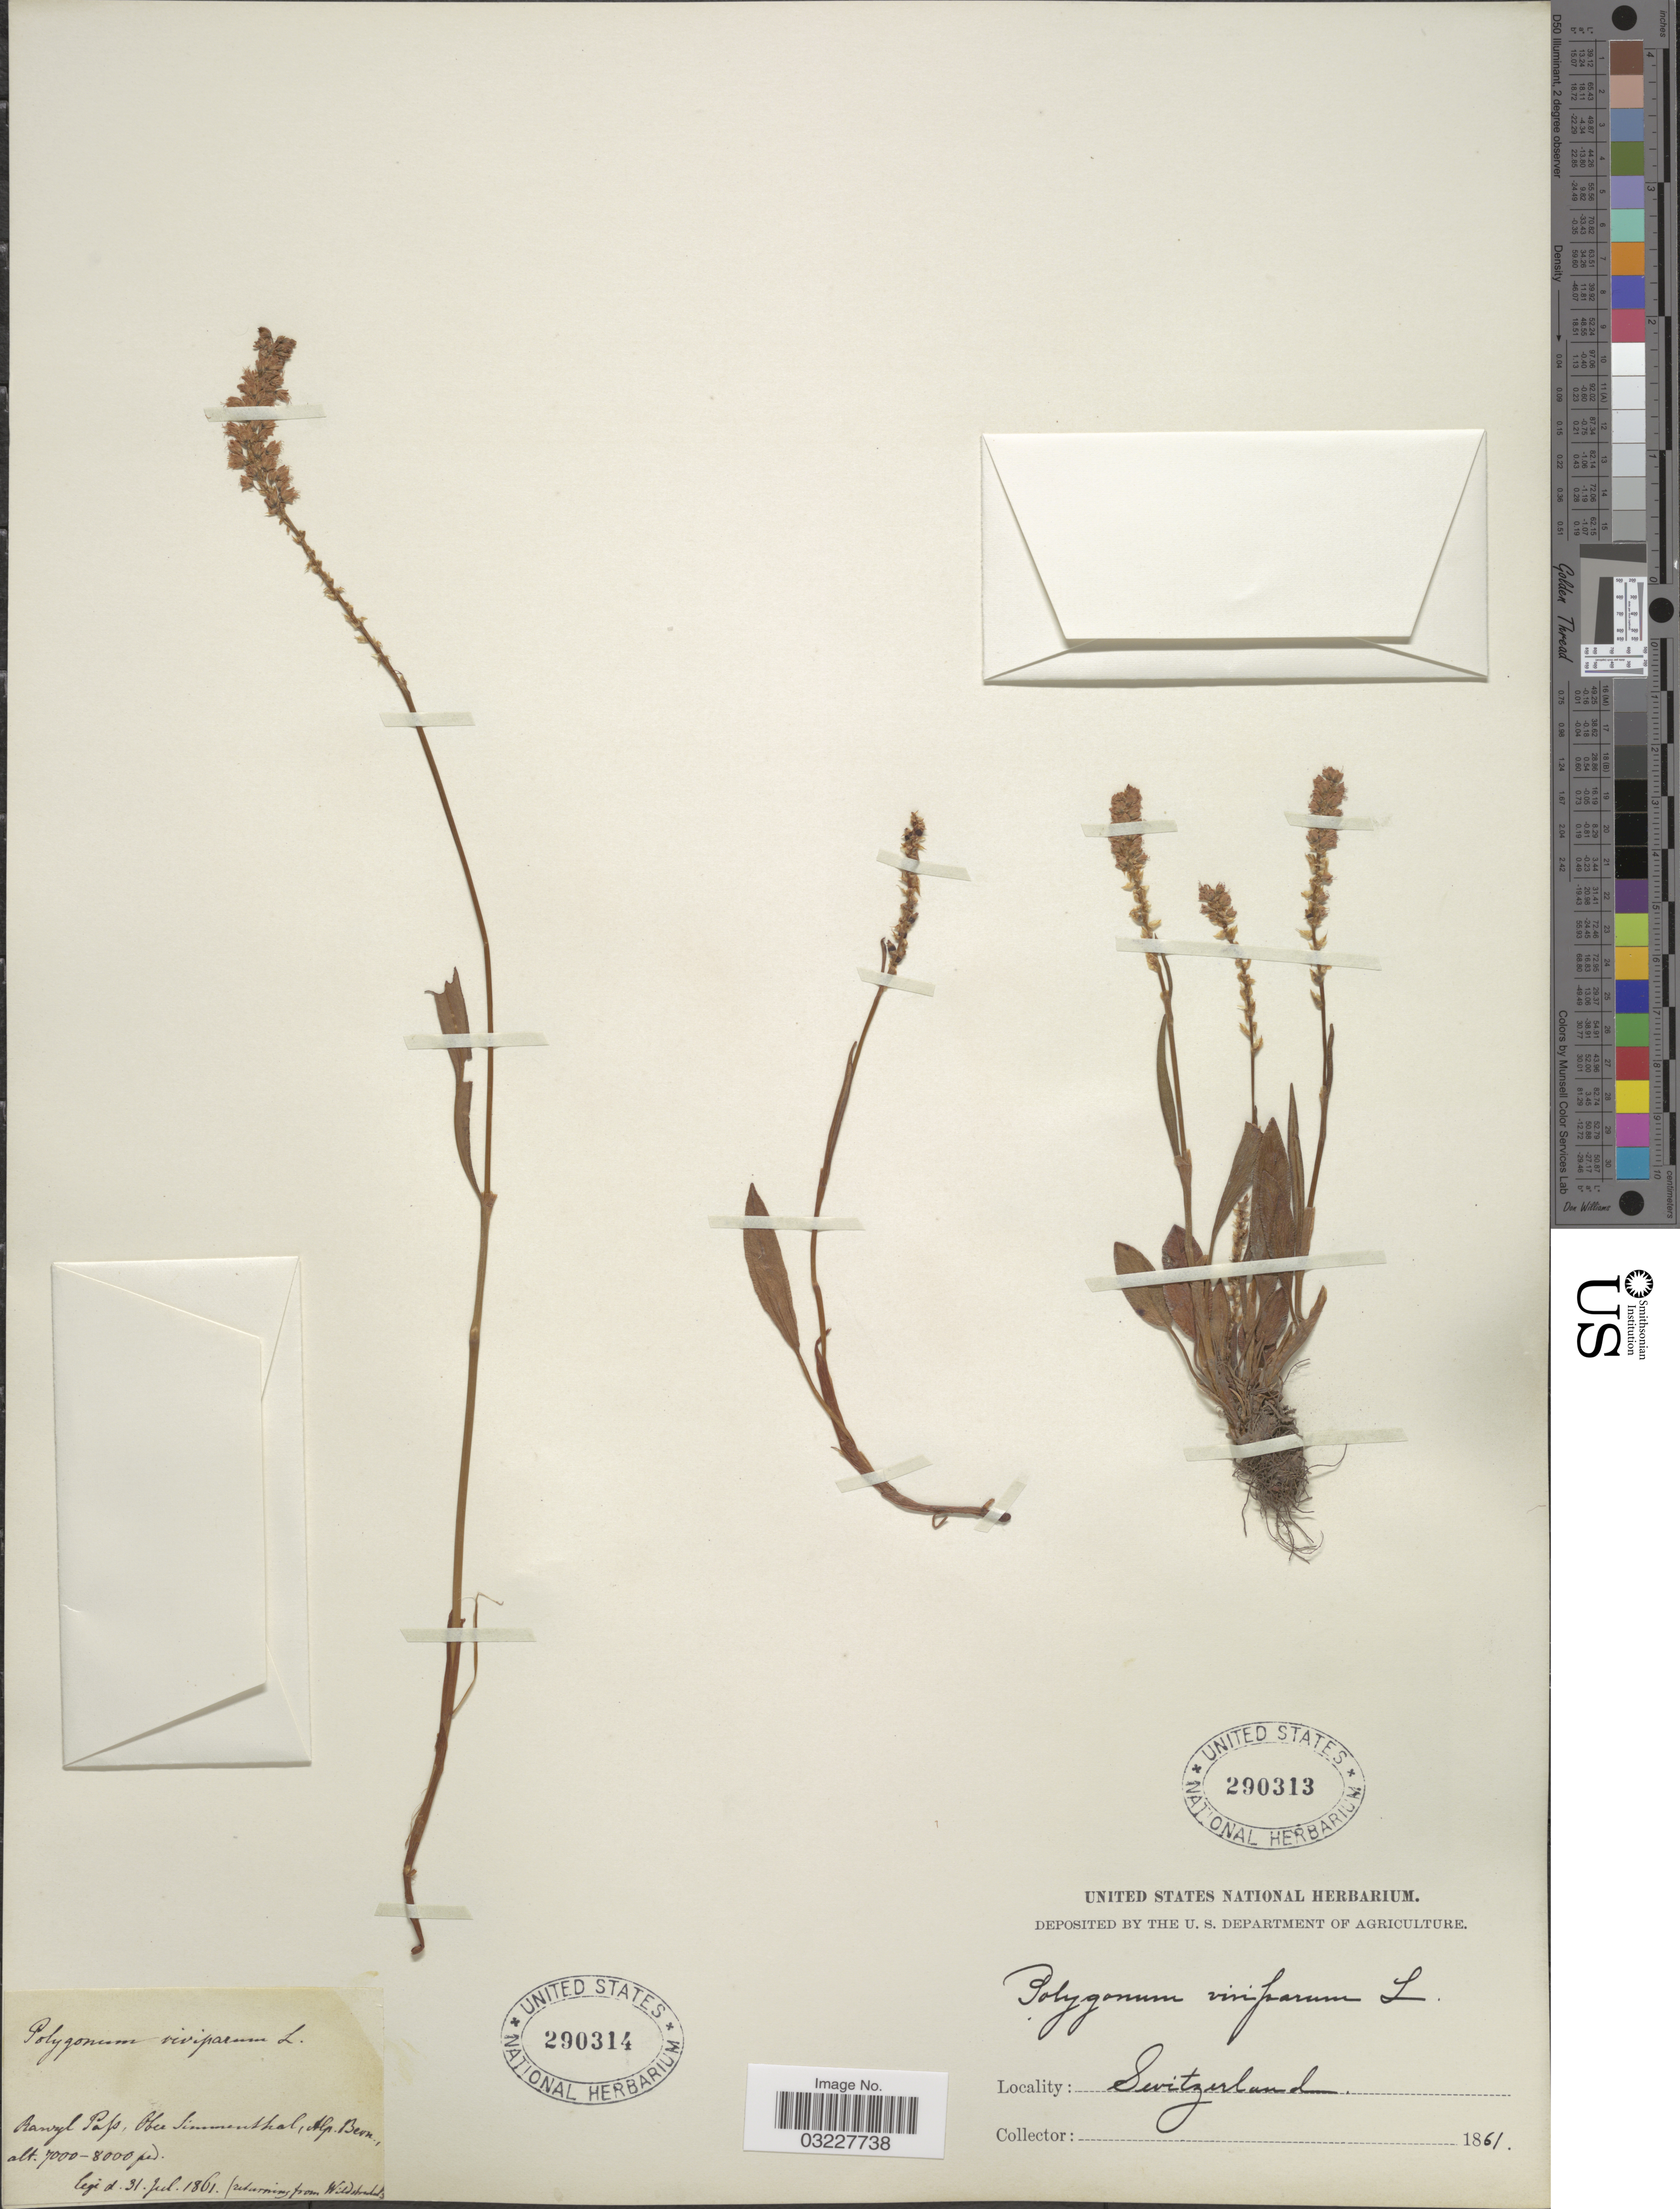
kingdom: Plantae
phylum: Tracheophyta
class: Magnoliopsida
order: Caryophyllales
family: Polygonaceae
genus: Bistorta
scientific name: Bistorta vivipara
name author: (L.) Delarbre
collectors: ex herb. United States National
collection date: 1861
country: Switzerland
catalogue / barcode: US 290313